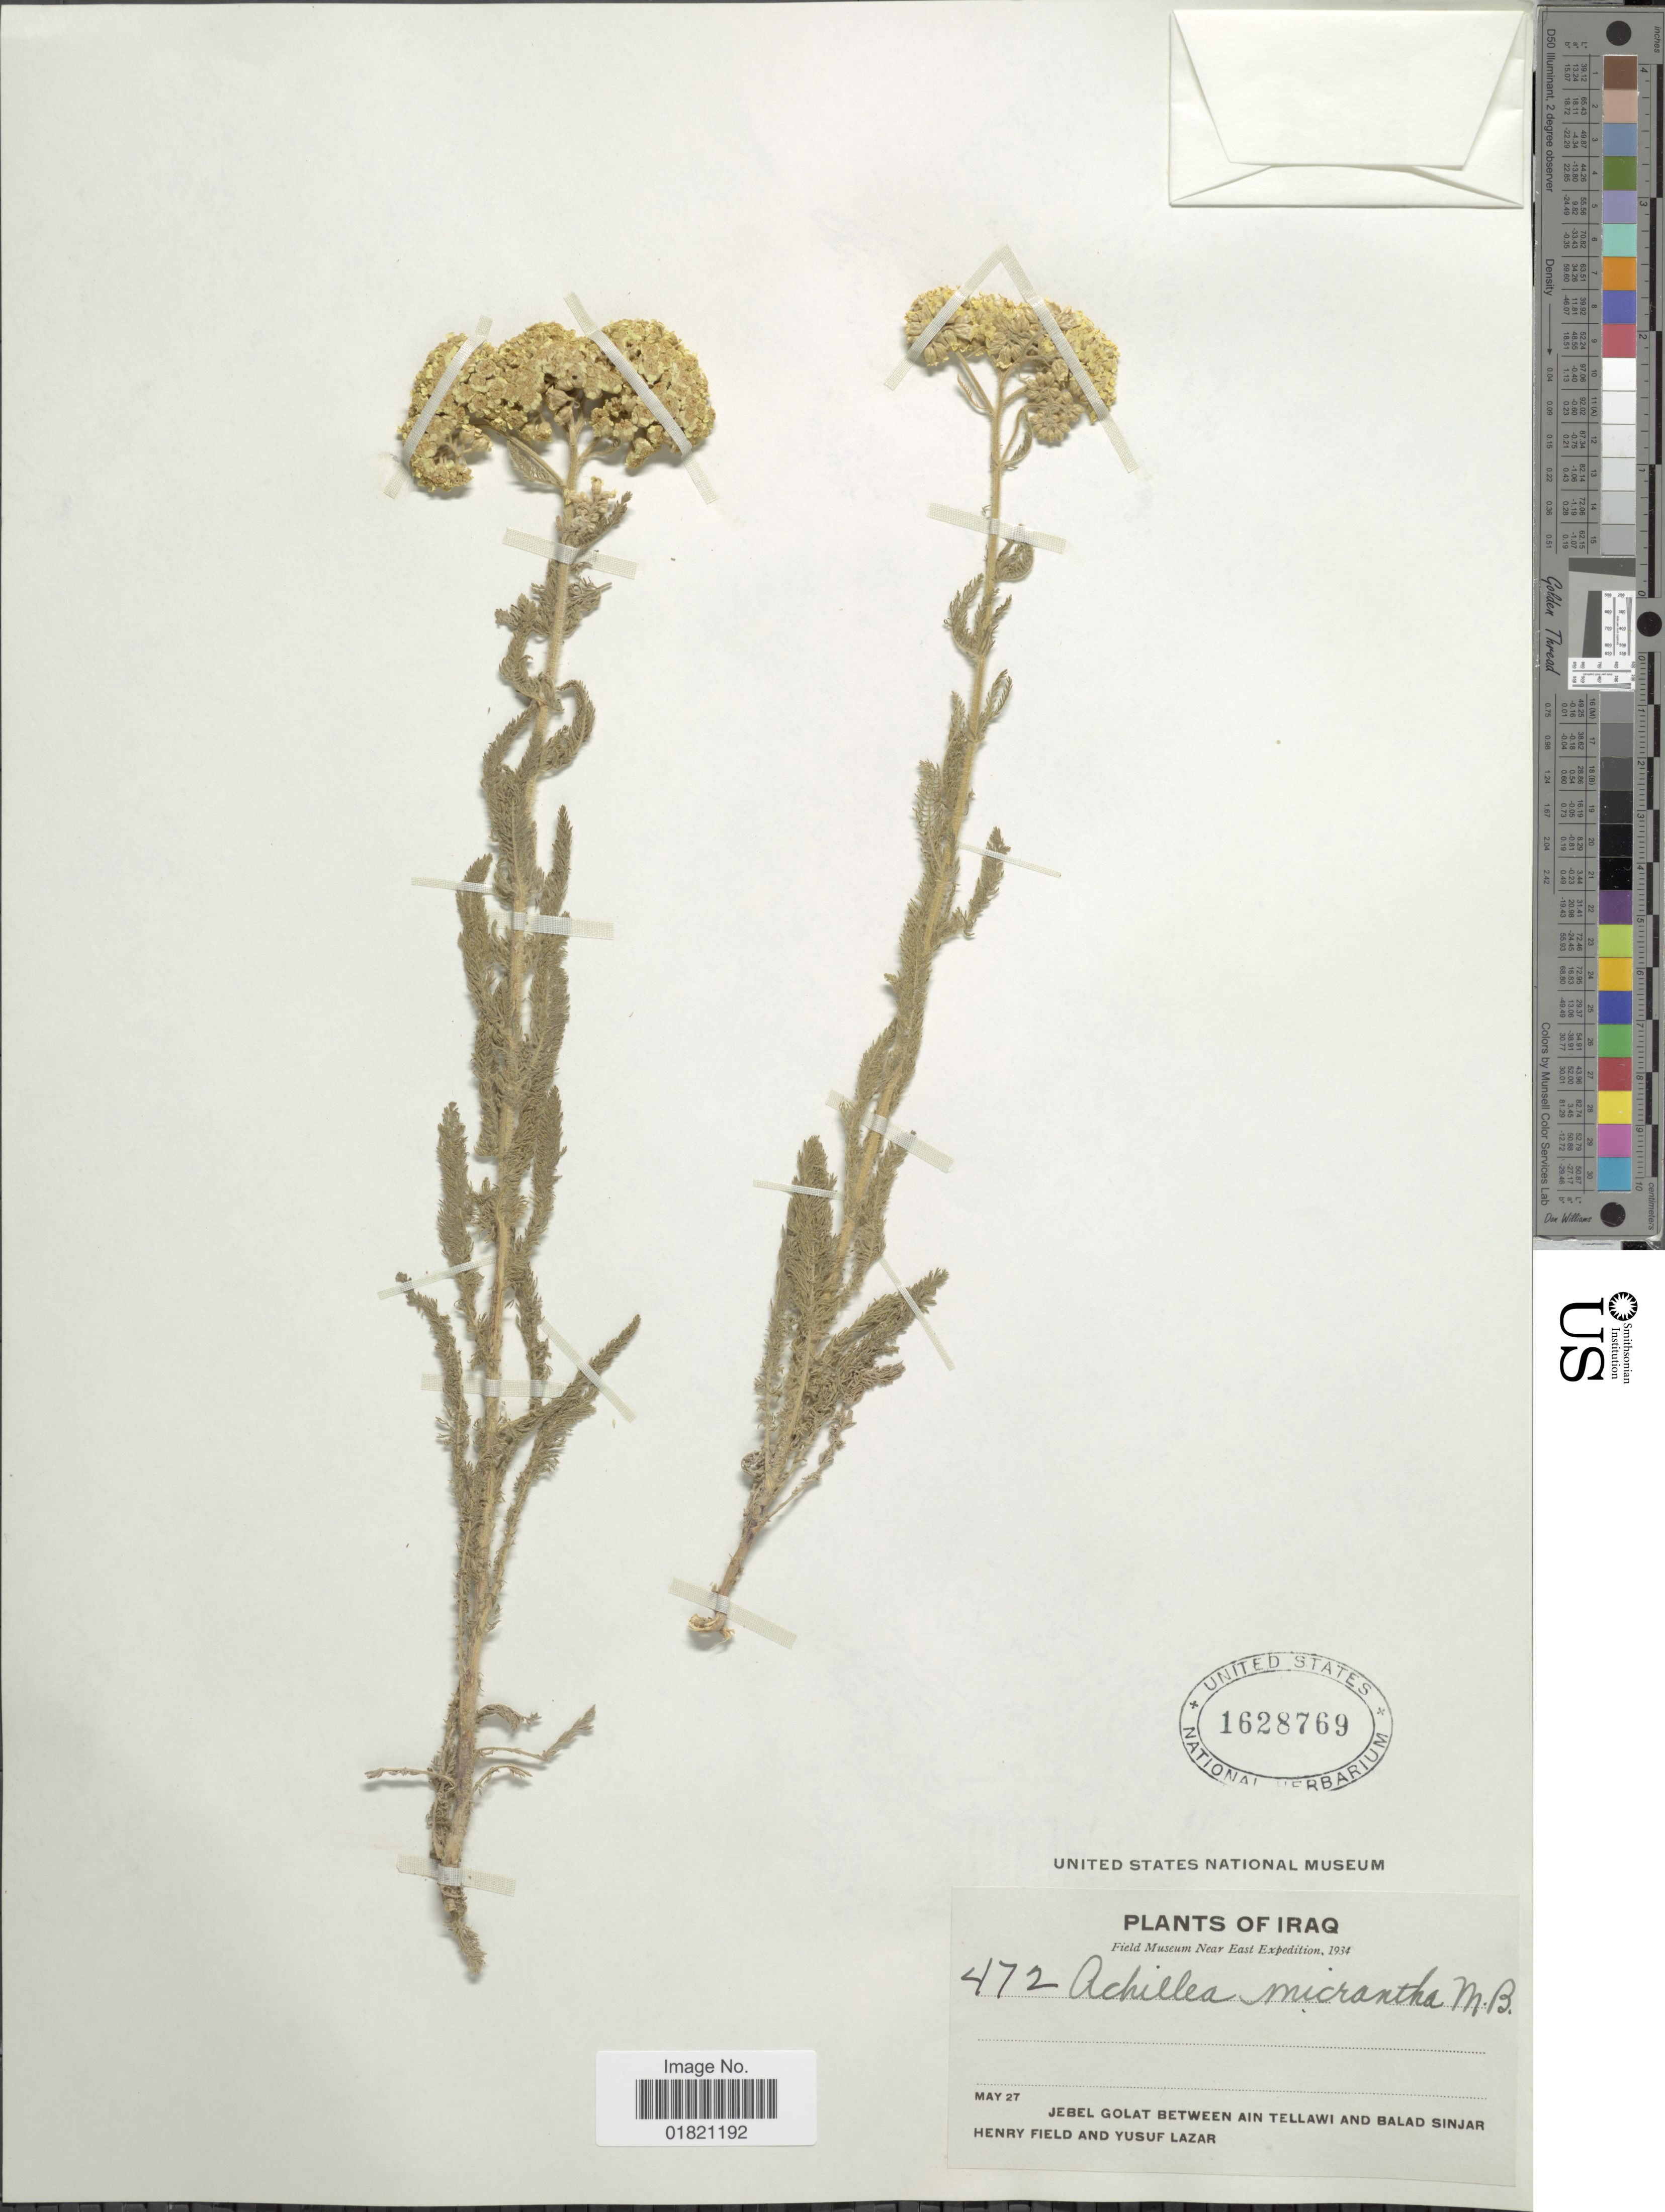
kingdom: Plantae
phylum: Tracheophyta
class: Magnoliopsida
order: Asterales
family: Asteraceae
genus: Achillea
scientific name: Achillea micrantha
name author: M. Bieb.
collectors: H. Field & Y. Lazar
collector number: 472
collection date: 1934-05-27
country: Iraq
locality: Near East. Jebel Golat between Ain Tellawi and Balad Sinjar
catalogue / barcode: US 1628769